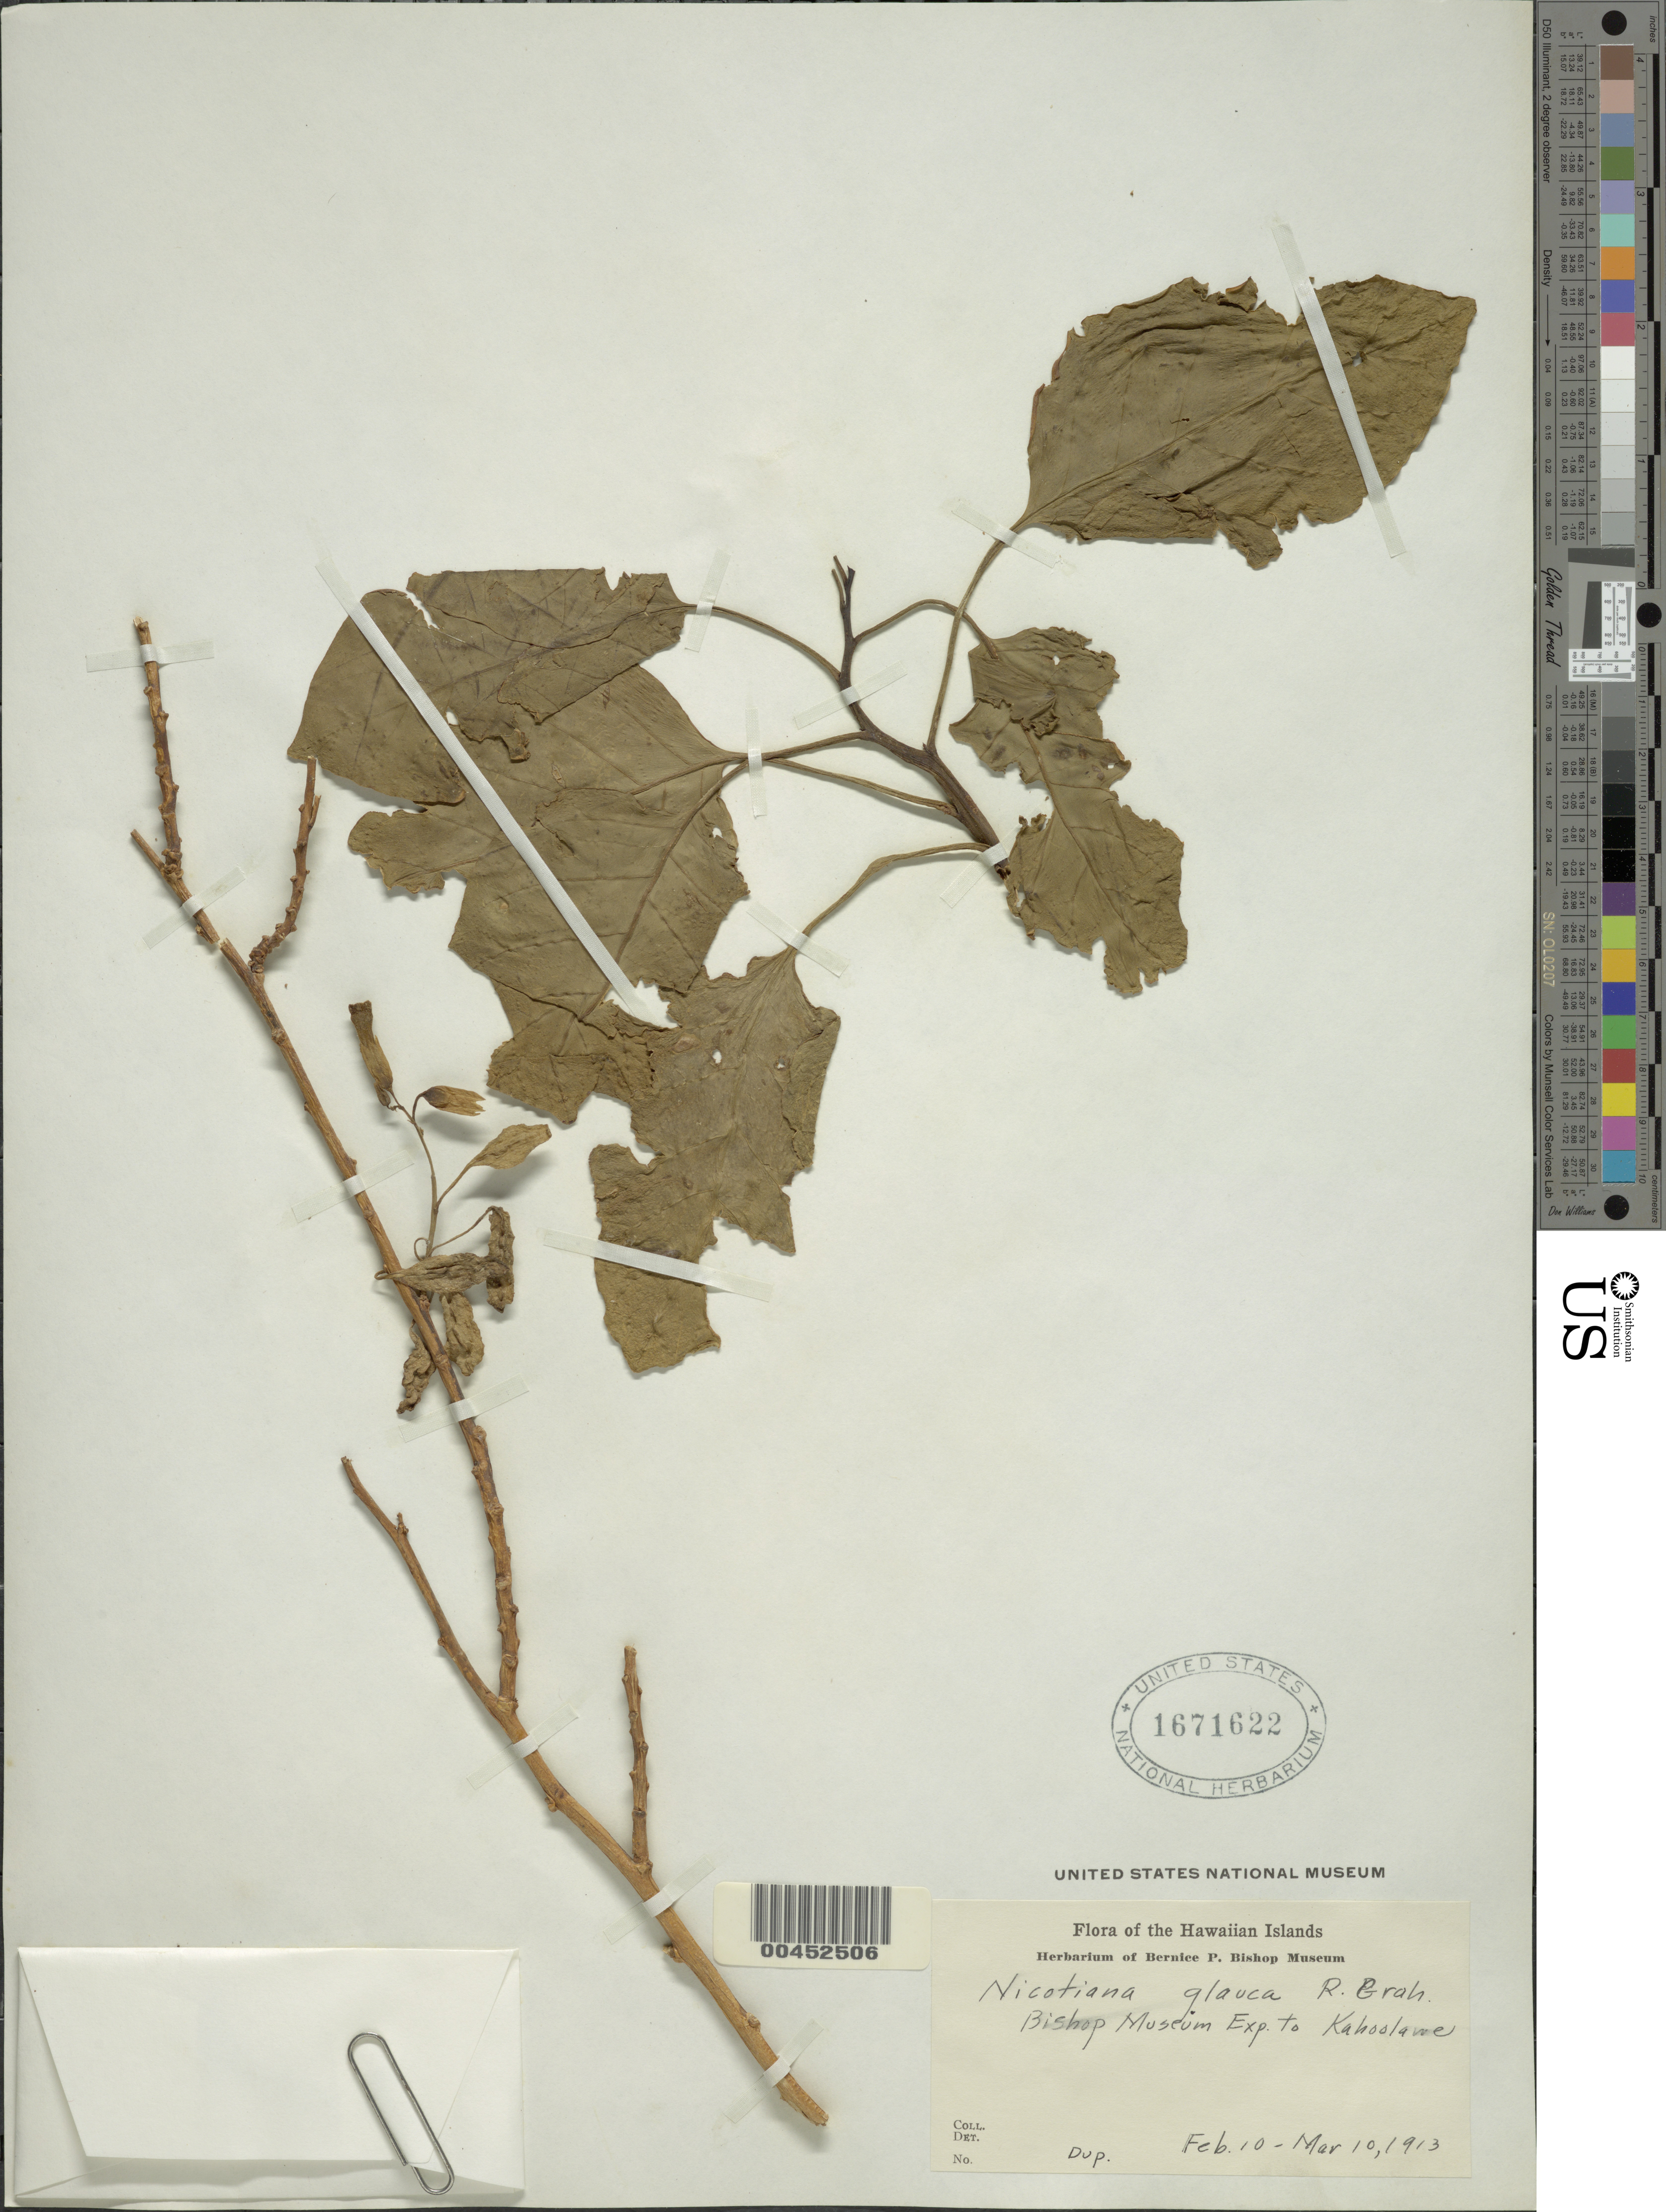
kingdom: Plantae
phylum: Tracheophyta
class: Magnoliopsida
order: Solanales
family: Solanaceae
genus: Nicotiana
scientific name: Nicotiana glauca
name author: Graham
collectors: Bishop Museum Expedition to Kahoolawe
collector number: Dup.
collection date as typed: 10 Feb 1913 to 10 Mar 1913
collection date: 1913-02-10/1913-03-10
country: United States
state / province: Hawaii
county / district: Maui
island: Kaho'olawe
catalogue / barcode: US 1671622